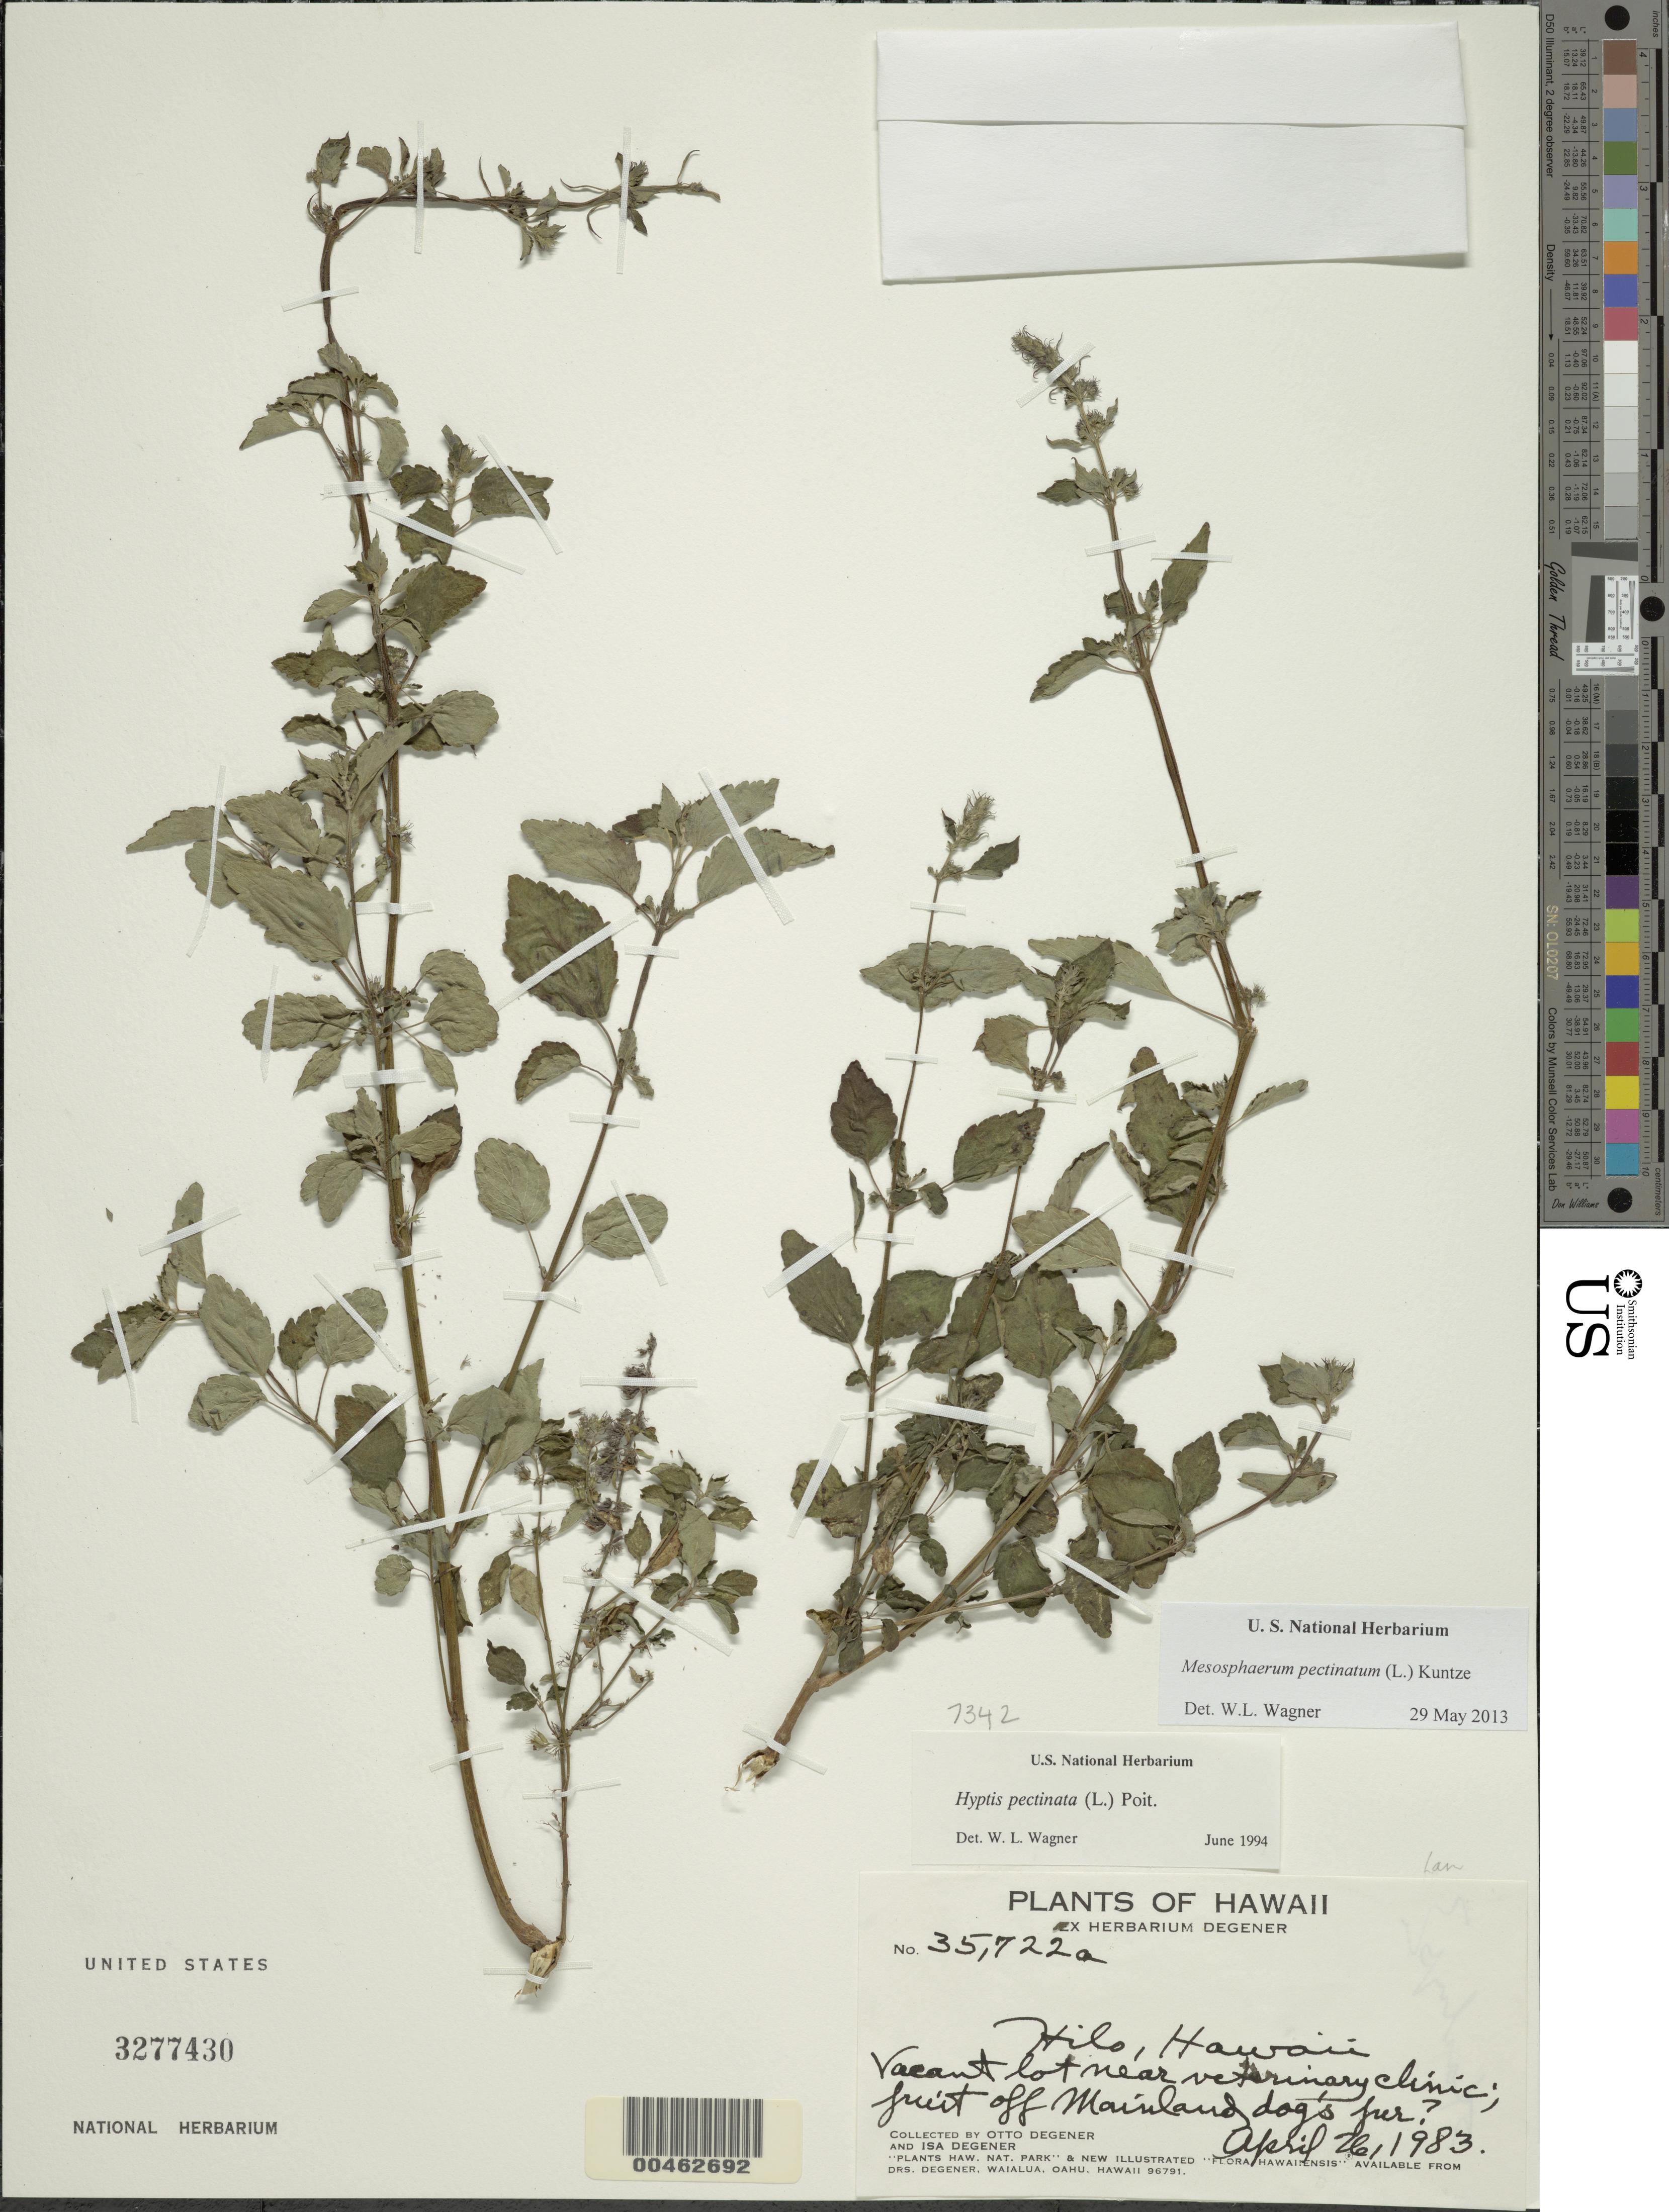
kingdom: Plantae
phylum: Tracheophyta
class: Magnoliopsida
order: Lamiales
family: Lamiaceae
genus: Mesosphaerum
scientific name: Mesosphaerum pectinatum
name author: (L.) Kuntze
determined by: Wagner, W. L., (BOT), Smithsonian Institution - National Museum of Natural History (UNITED STATES)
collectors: O. Degener & I. Degener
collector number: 35722a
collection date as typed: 26 Apr 1983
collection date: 1983-04-26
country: United States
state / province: Hawaii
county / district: Hawaii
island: Hawaii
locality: Hilo, Vacant lot near veterinary clinic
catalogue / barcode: US 3277430